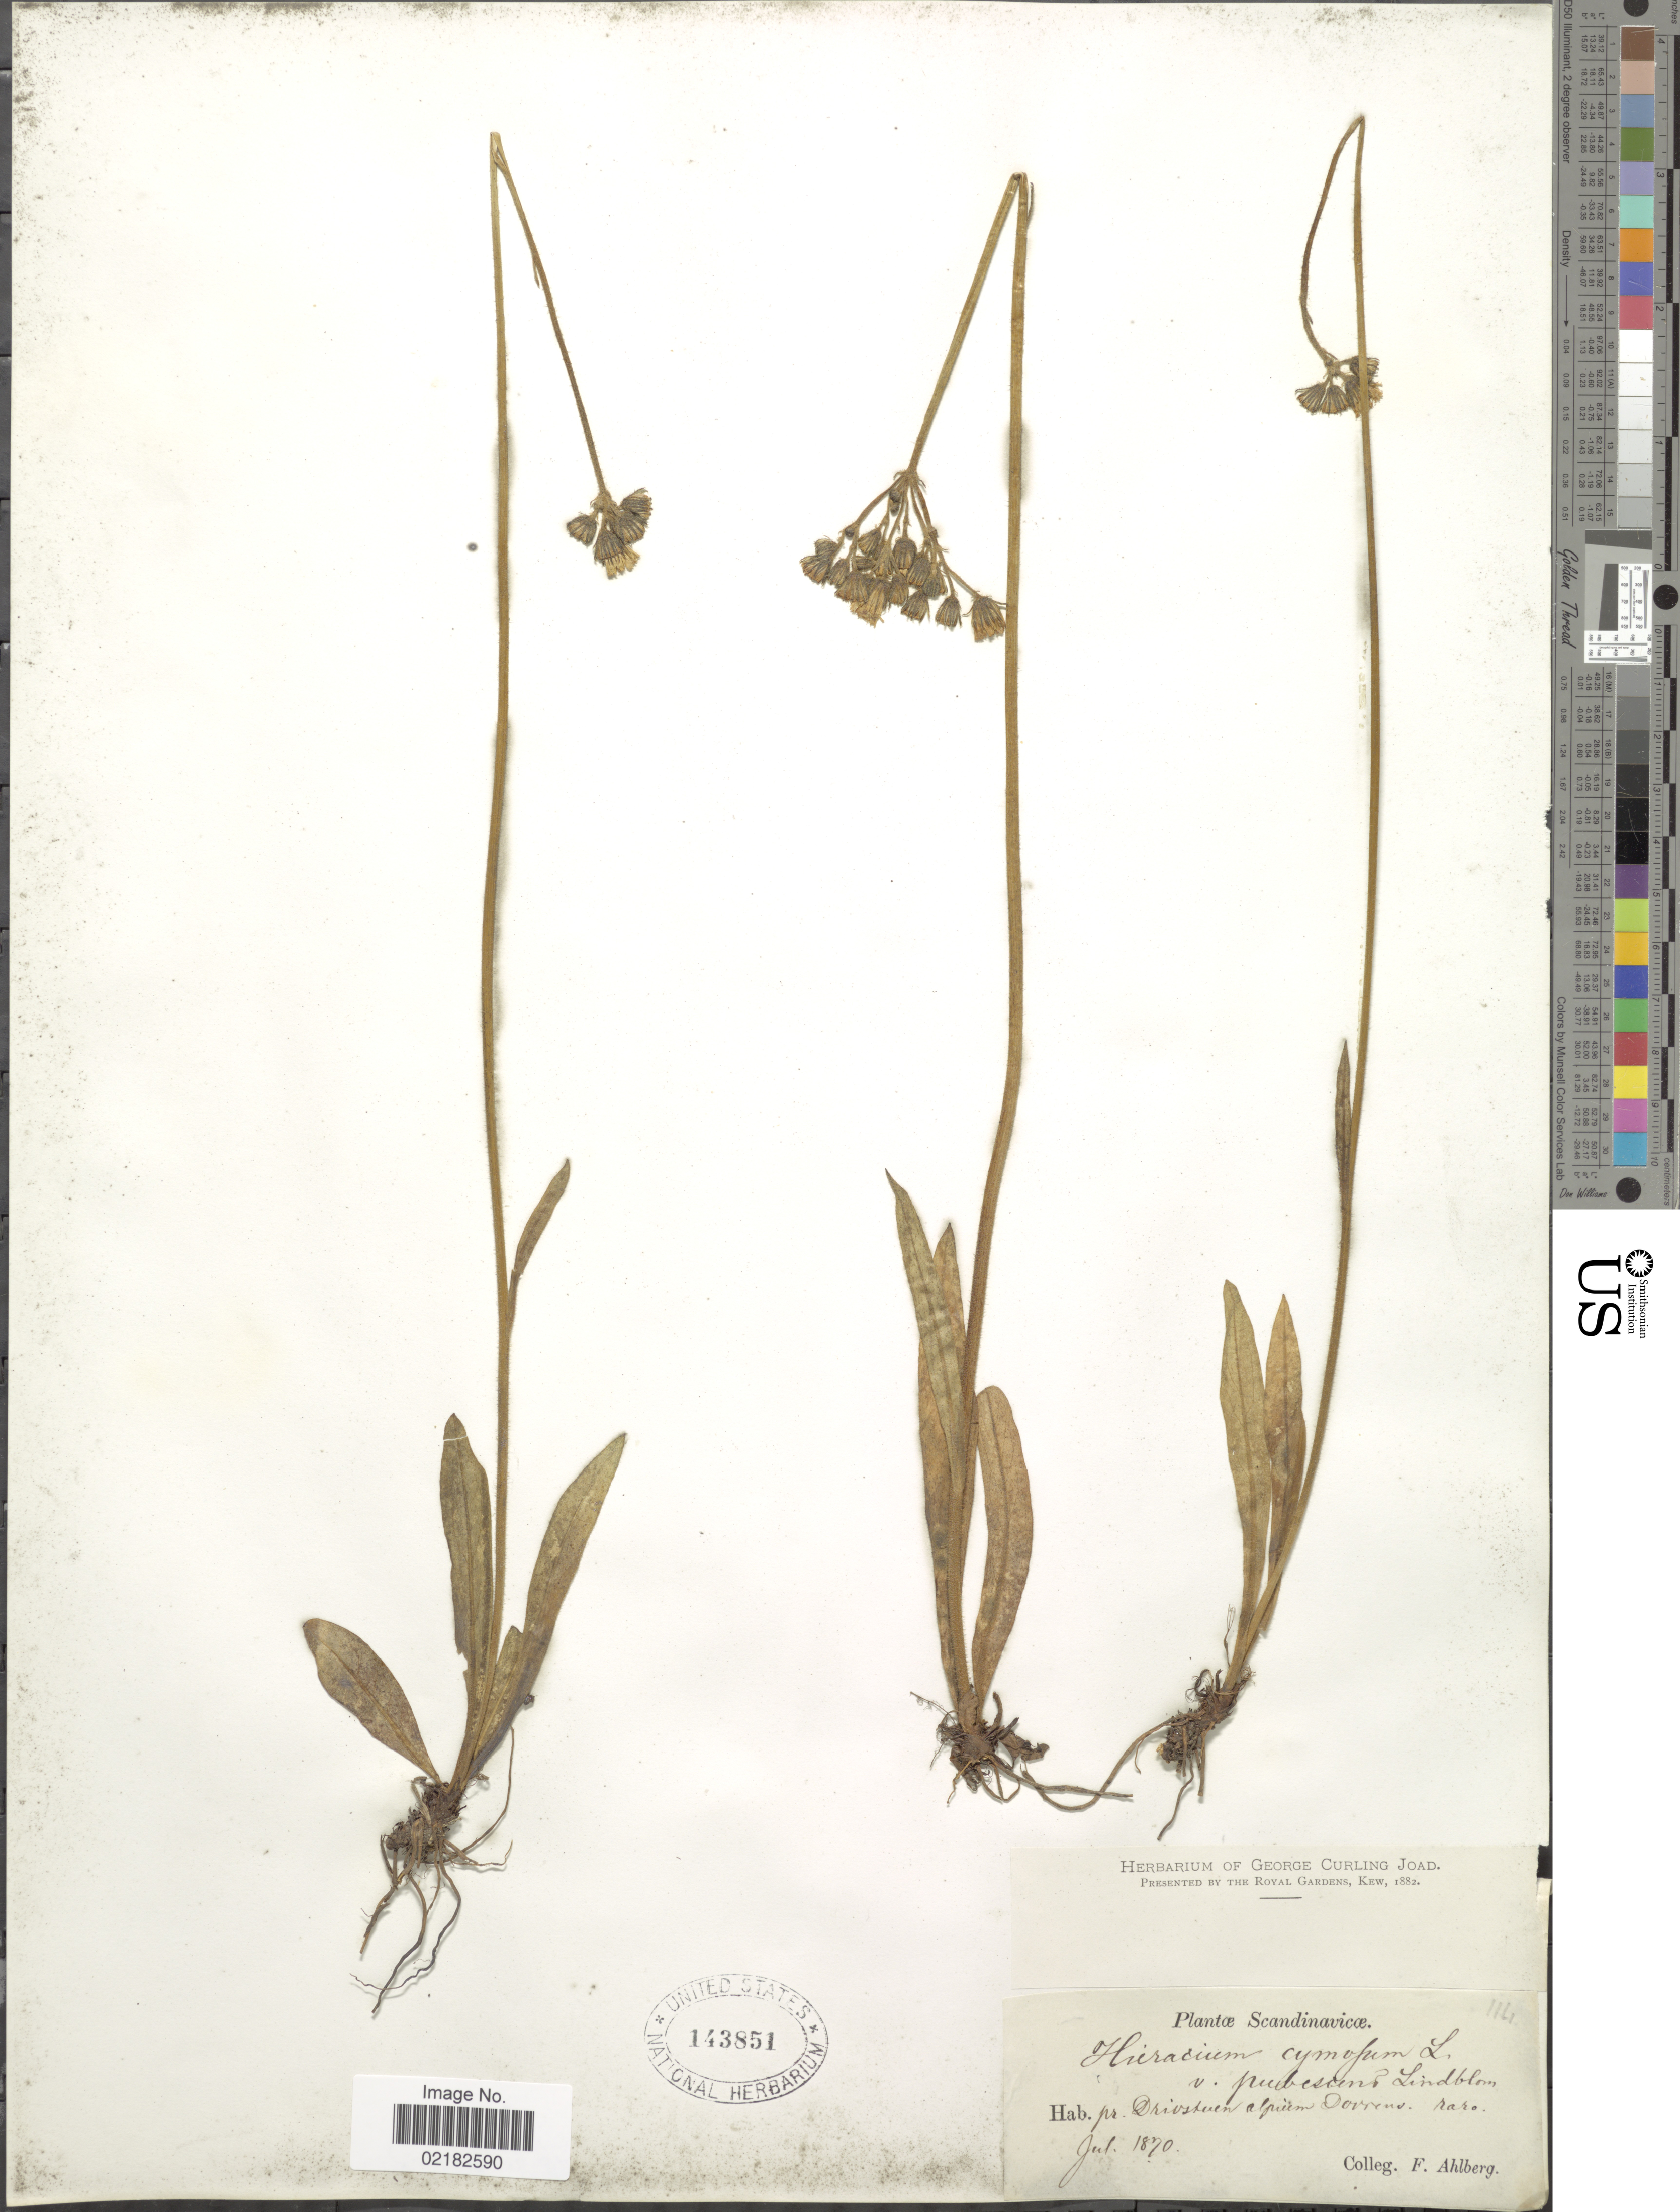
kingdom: Plantae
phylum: Tracheophyta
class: Magnoliopsida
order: Asterales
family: Asteraceae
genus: Pilosella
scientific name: Pilosella cymiflora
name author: (Näg. & Peter) S. Bräut. & Greuter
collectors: F. Ahlberg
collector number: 114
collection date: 1870-07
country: Norway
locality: Scandinavicae, pr. Drivstuen alpium Dovrens.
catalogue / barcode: US 143851